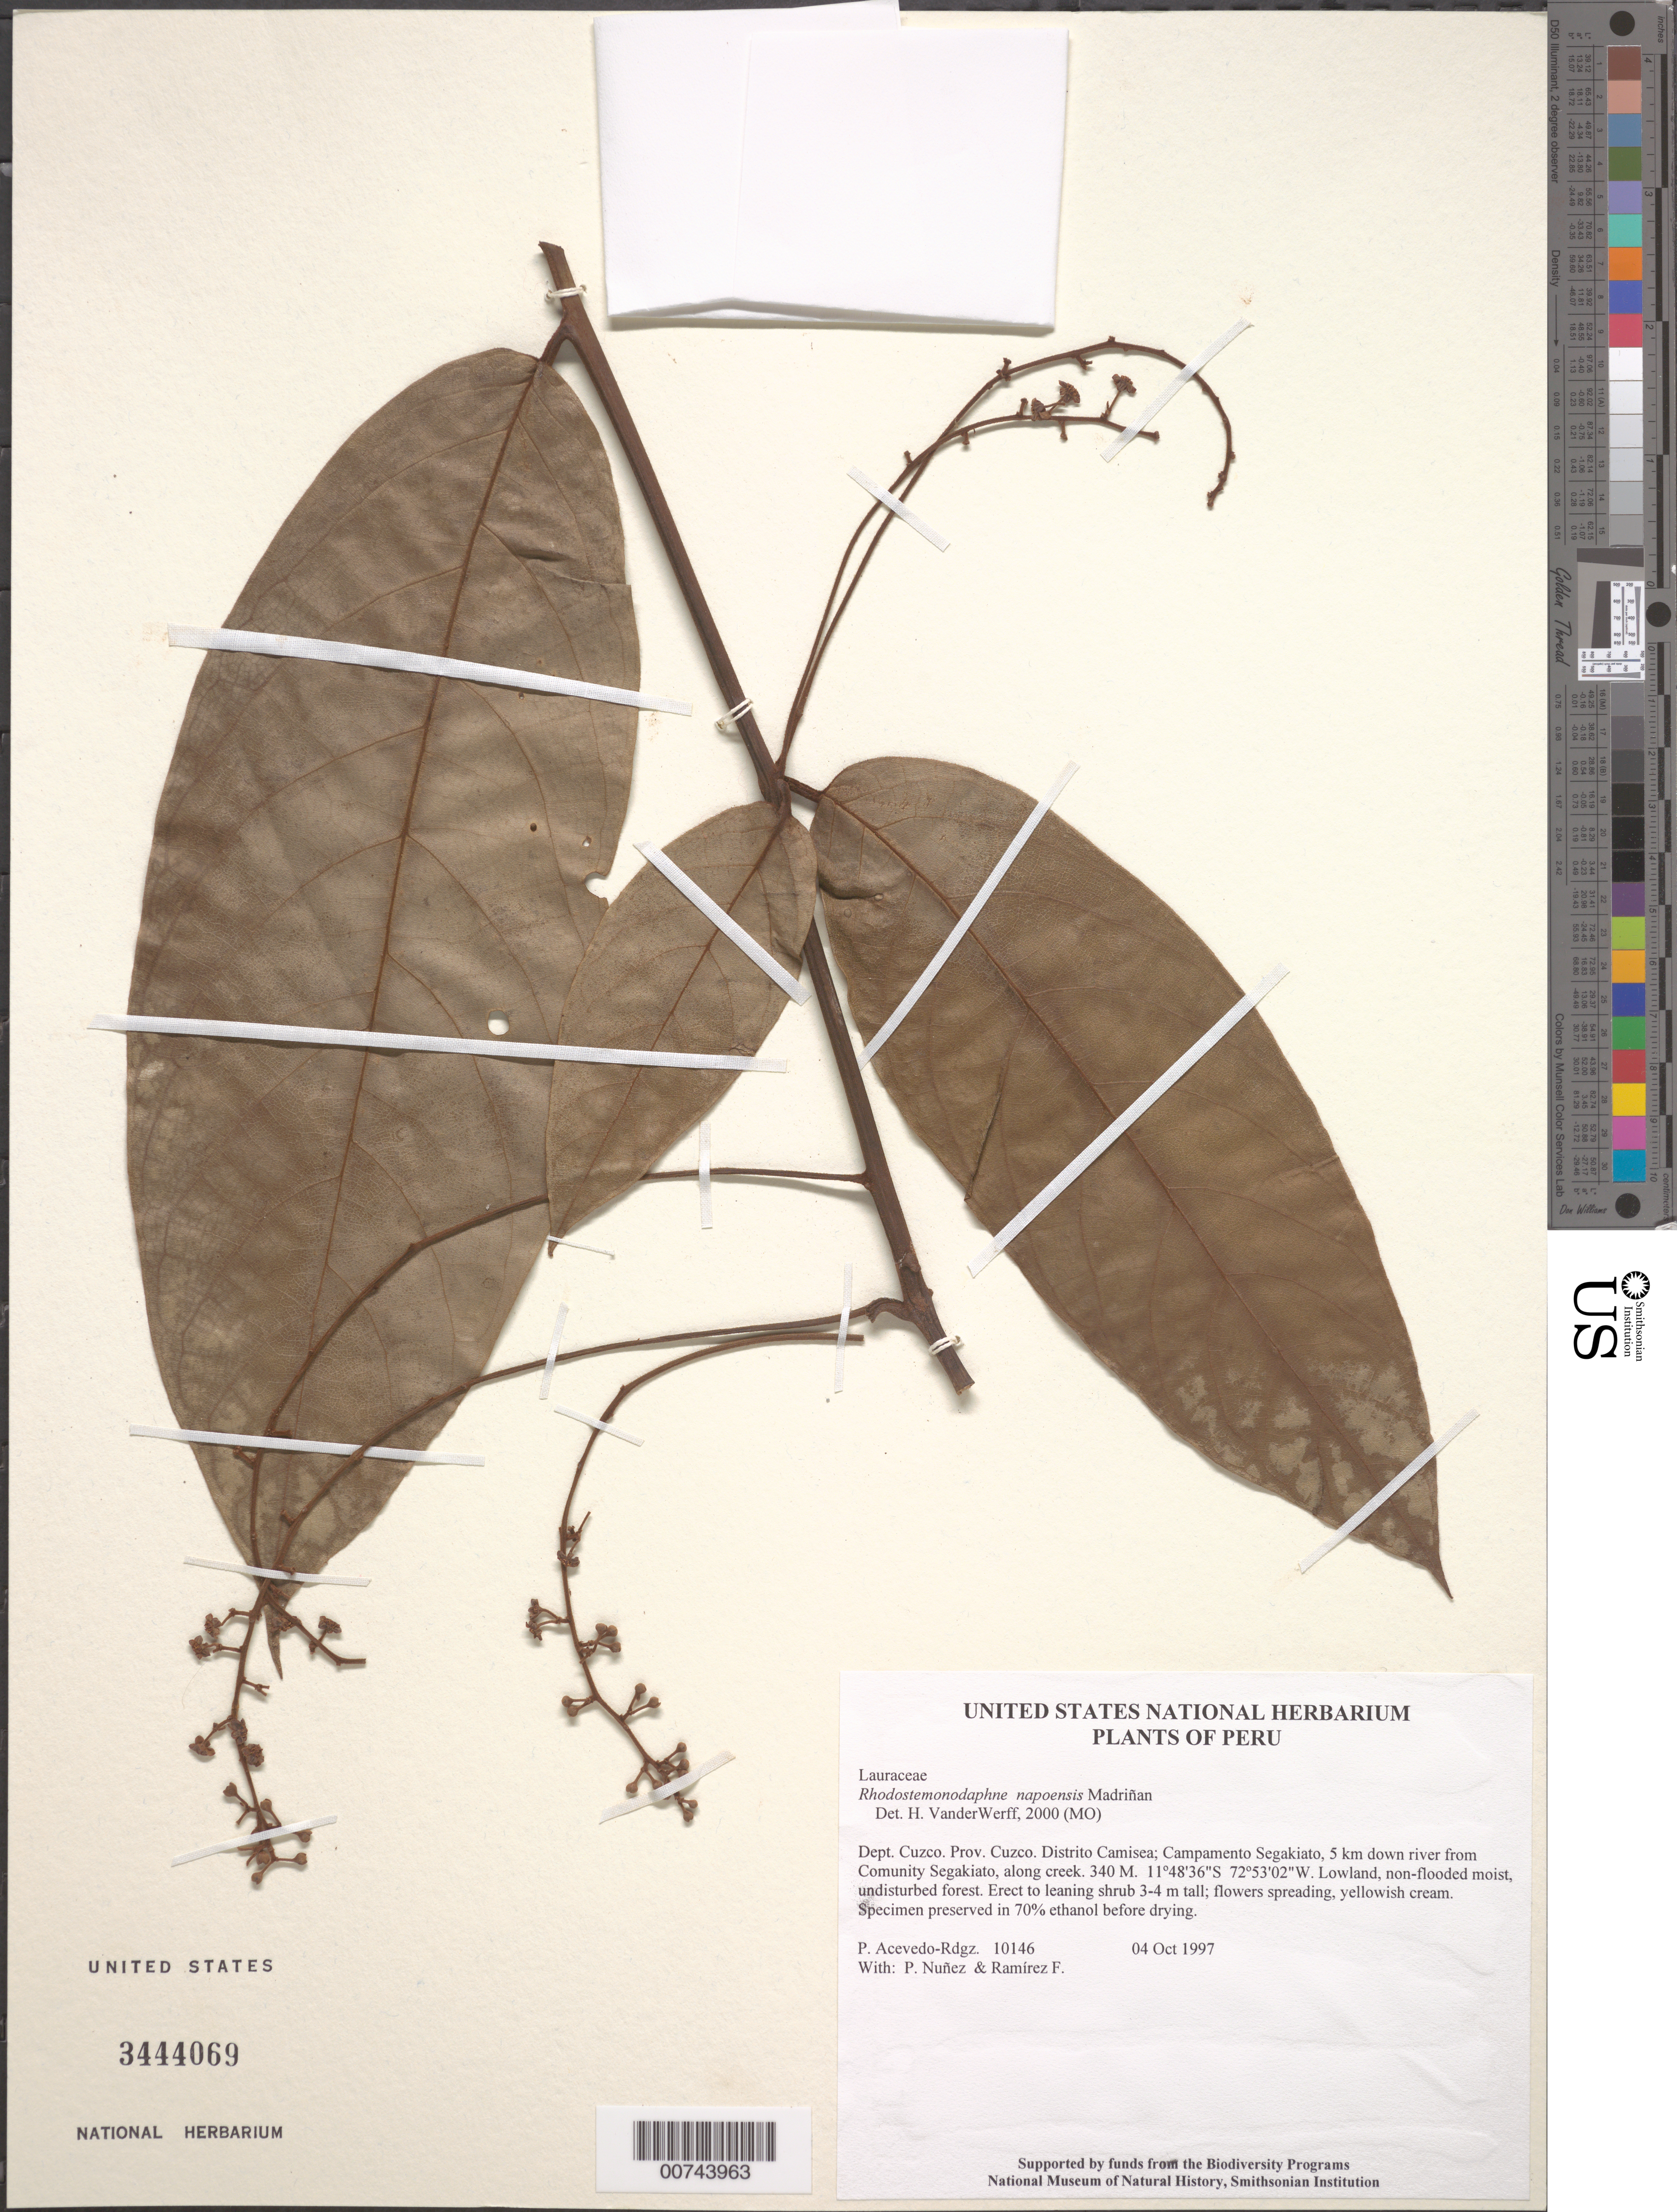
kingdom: Plantae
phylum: Tracheophyta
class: Magnoliopsida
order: Laurales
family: Lauraceae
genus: Rhodostemonodaphne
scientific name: Rhodostemonodaphne napoensis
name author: Madriñán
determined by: van der Werff, H., (MO), Missouri Botanical Garden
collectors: P. Acevedo-Rodr., P. Nuñez V. & F. Ramirez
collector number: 10146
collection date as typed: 04 Oct 1997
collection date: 1997-10-04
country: Peru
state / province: Cusco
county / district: Cusco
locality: Distrito Camisea; Campamento Segakiato, 5 km down river from Comunity Segakiato, along creek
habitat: Lowland, non-flooded moist, undisturbed forest.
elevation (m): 340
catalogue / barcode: US 3444069